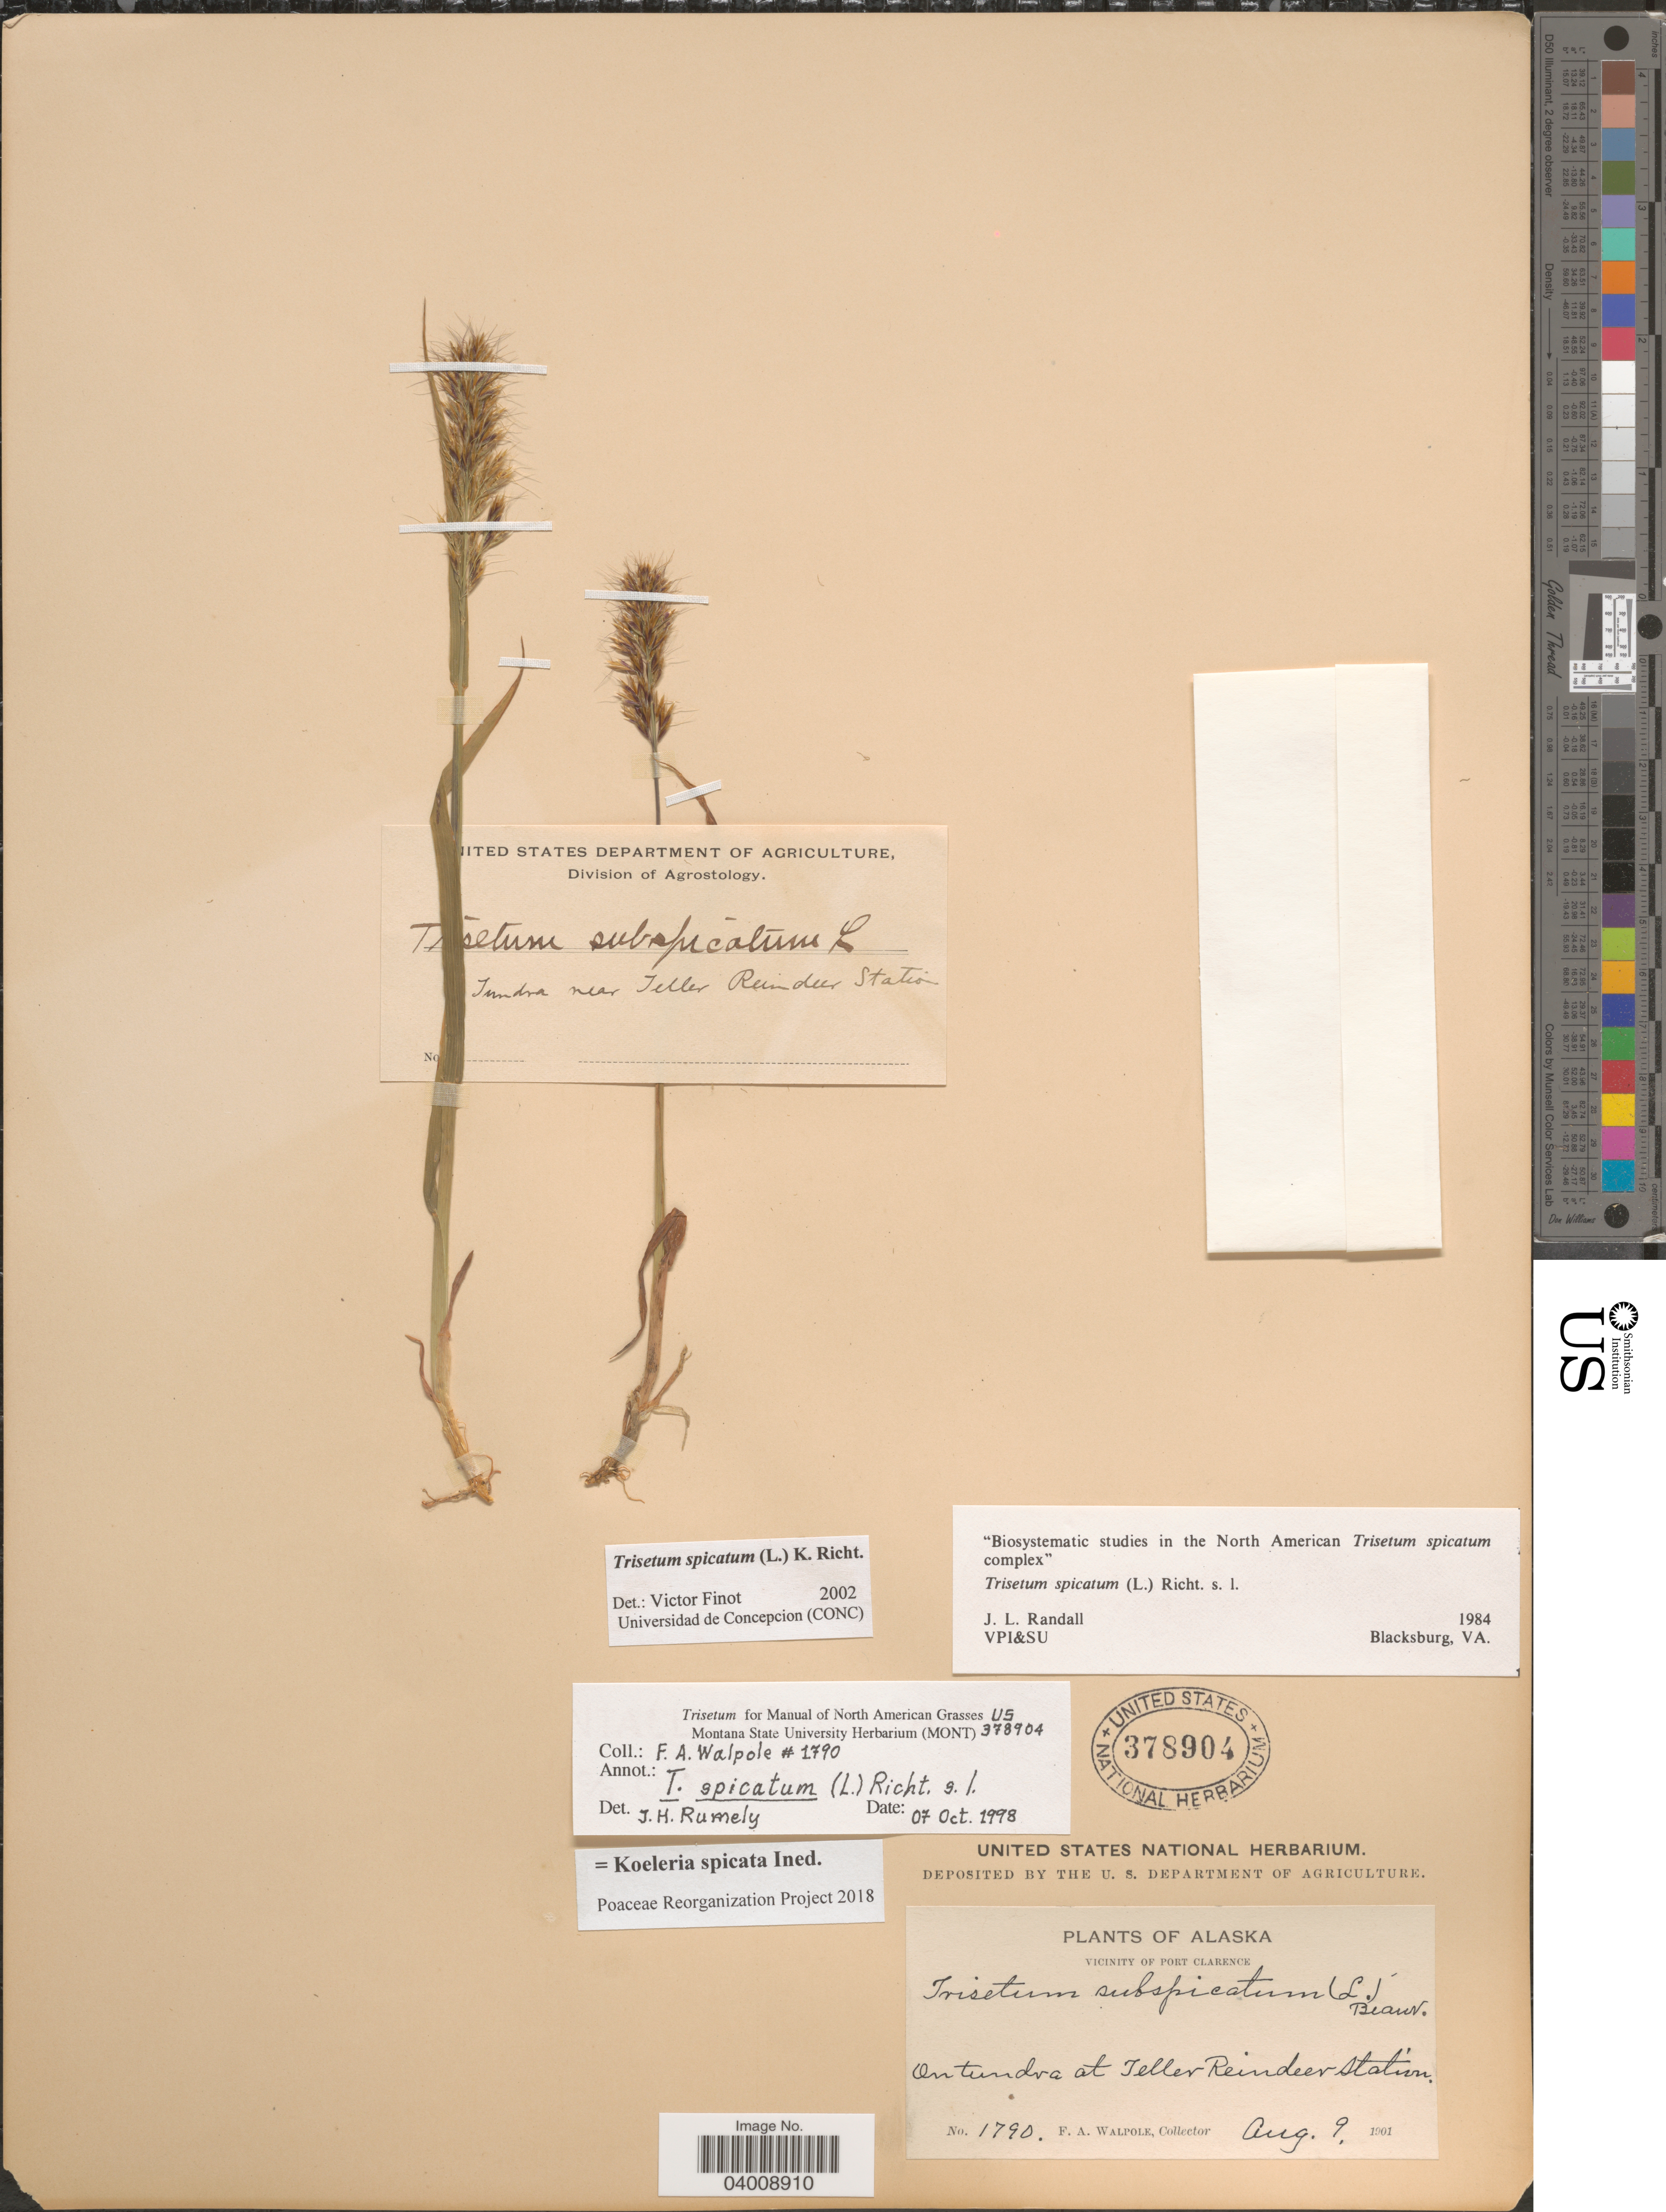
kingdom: Plantae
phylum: Tracheophyta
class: Liliopsida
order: Poales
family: Poaceae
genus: Koeleria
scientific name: Koeleria spicata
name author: (L.) Barberá et al.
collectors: F. Walpole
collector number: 1790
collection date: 1901-08-09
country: United States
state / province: Alaska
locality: Vicinity of Fort Clarence. On tundra at Teller Reindeer Station.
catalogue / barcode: US 378904